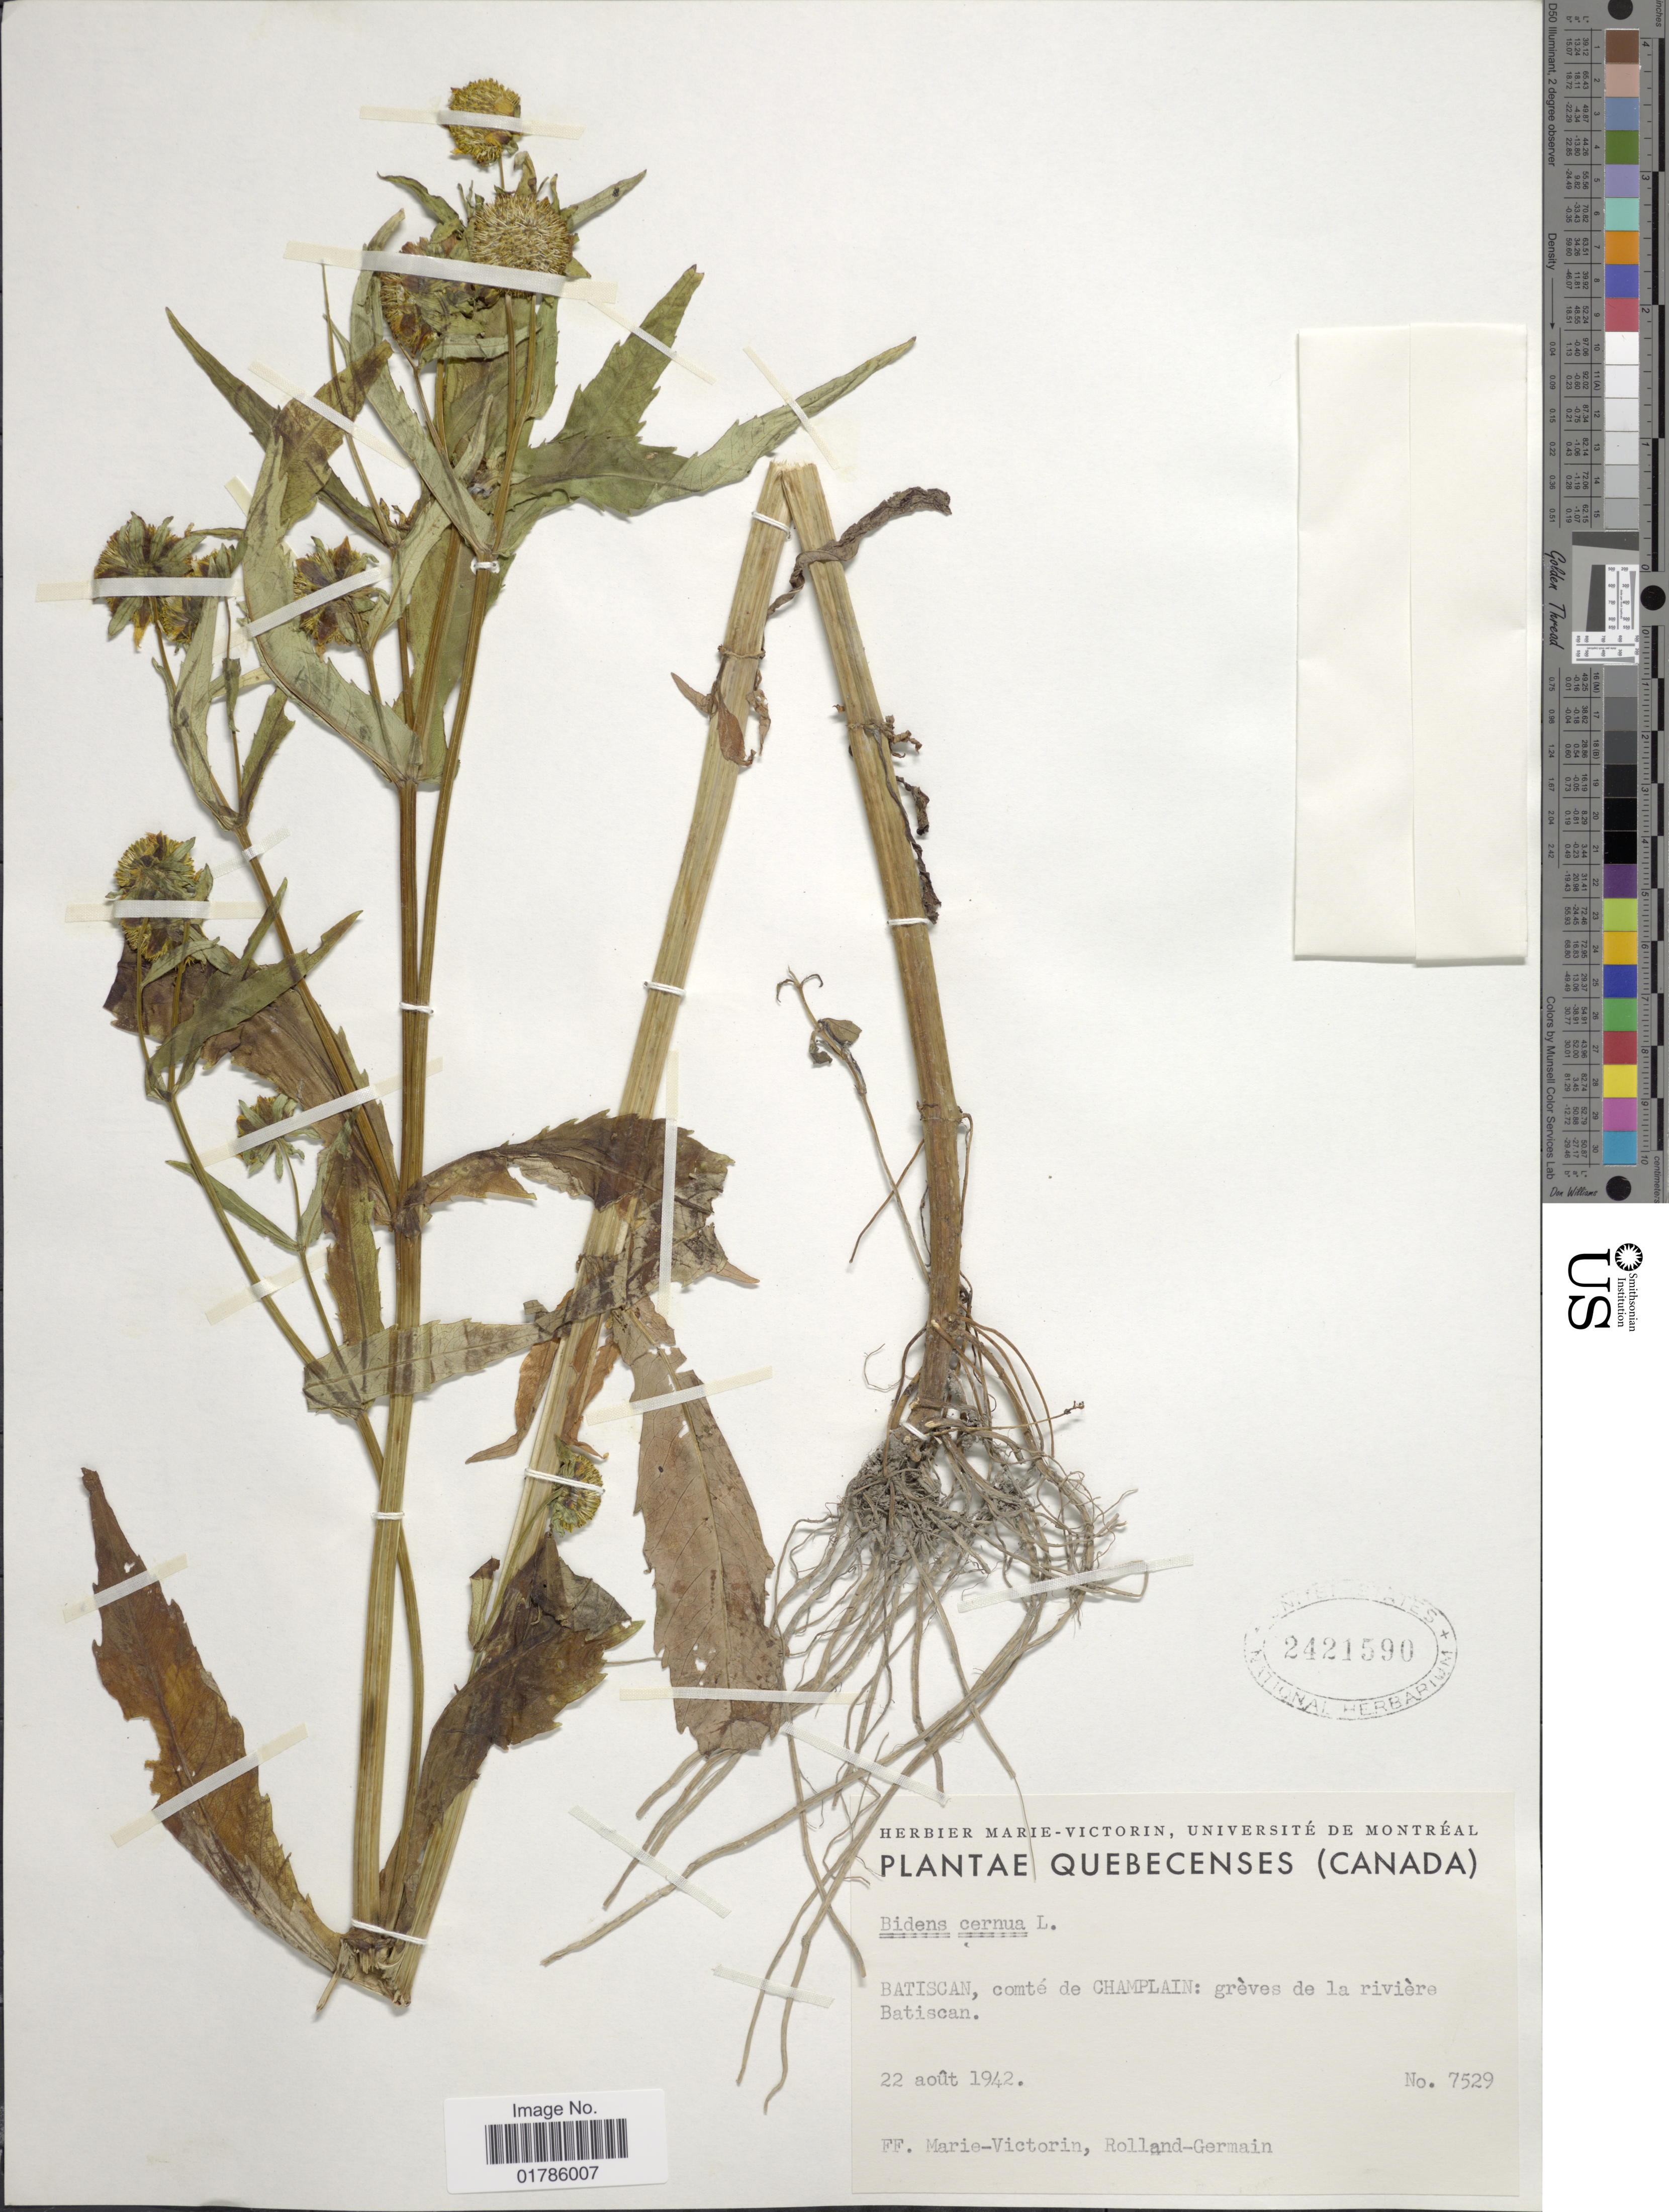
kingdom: Plantae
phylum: Tracheophyta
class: Magnoliopsida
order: Asterales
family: Asteraceae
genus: Bidens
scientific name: Bidens cernua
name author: L.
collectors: Fr. Marie-Victorin & Rolland-Germain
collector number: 7529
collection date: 1942-08-22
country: Canada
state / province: Quebec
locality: Quebecenses, Batiscan, comte de Champlain: greve de la riviere Batiscan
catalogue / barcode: US 2421590